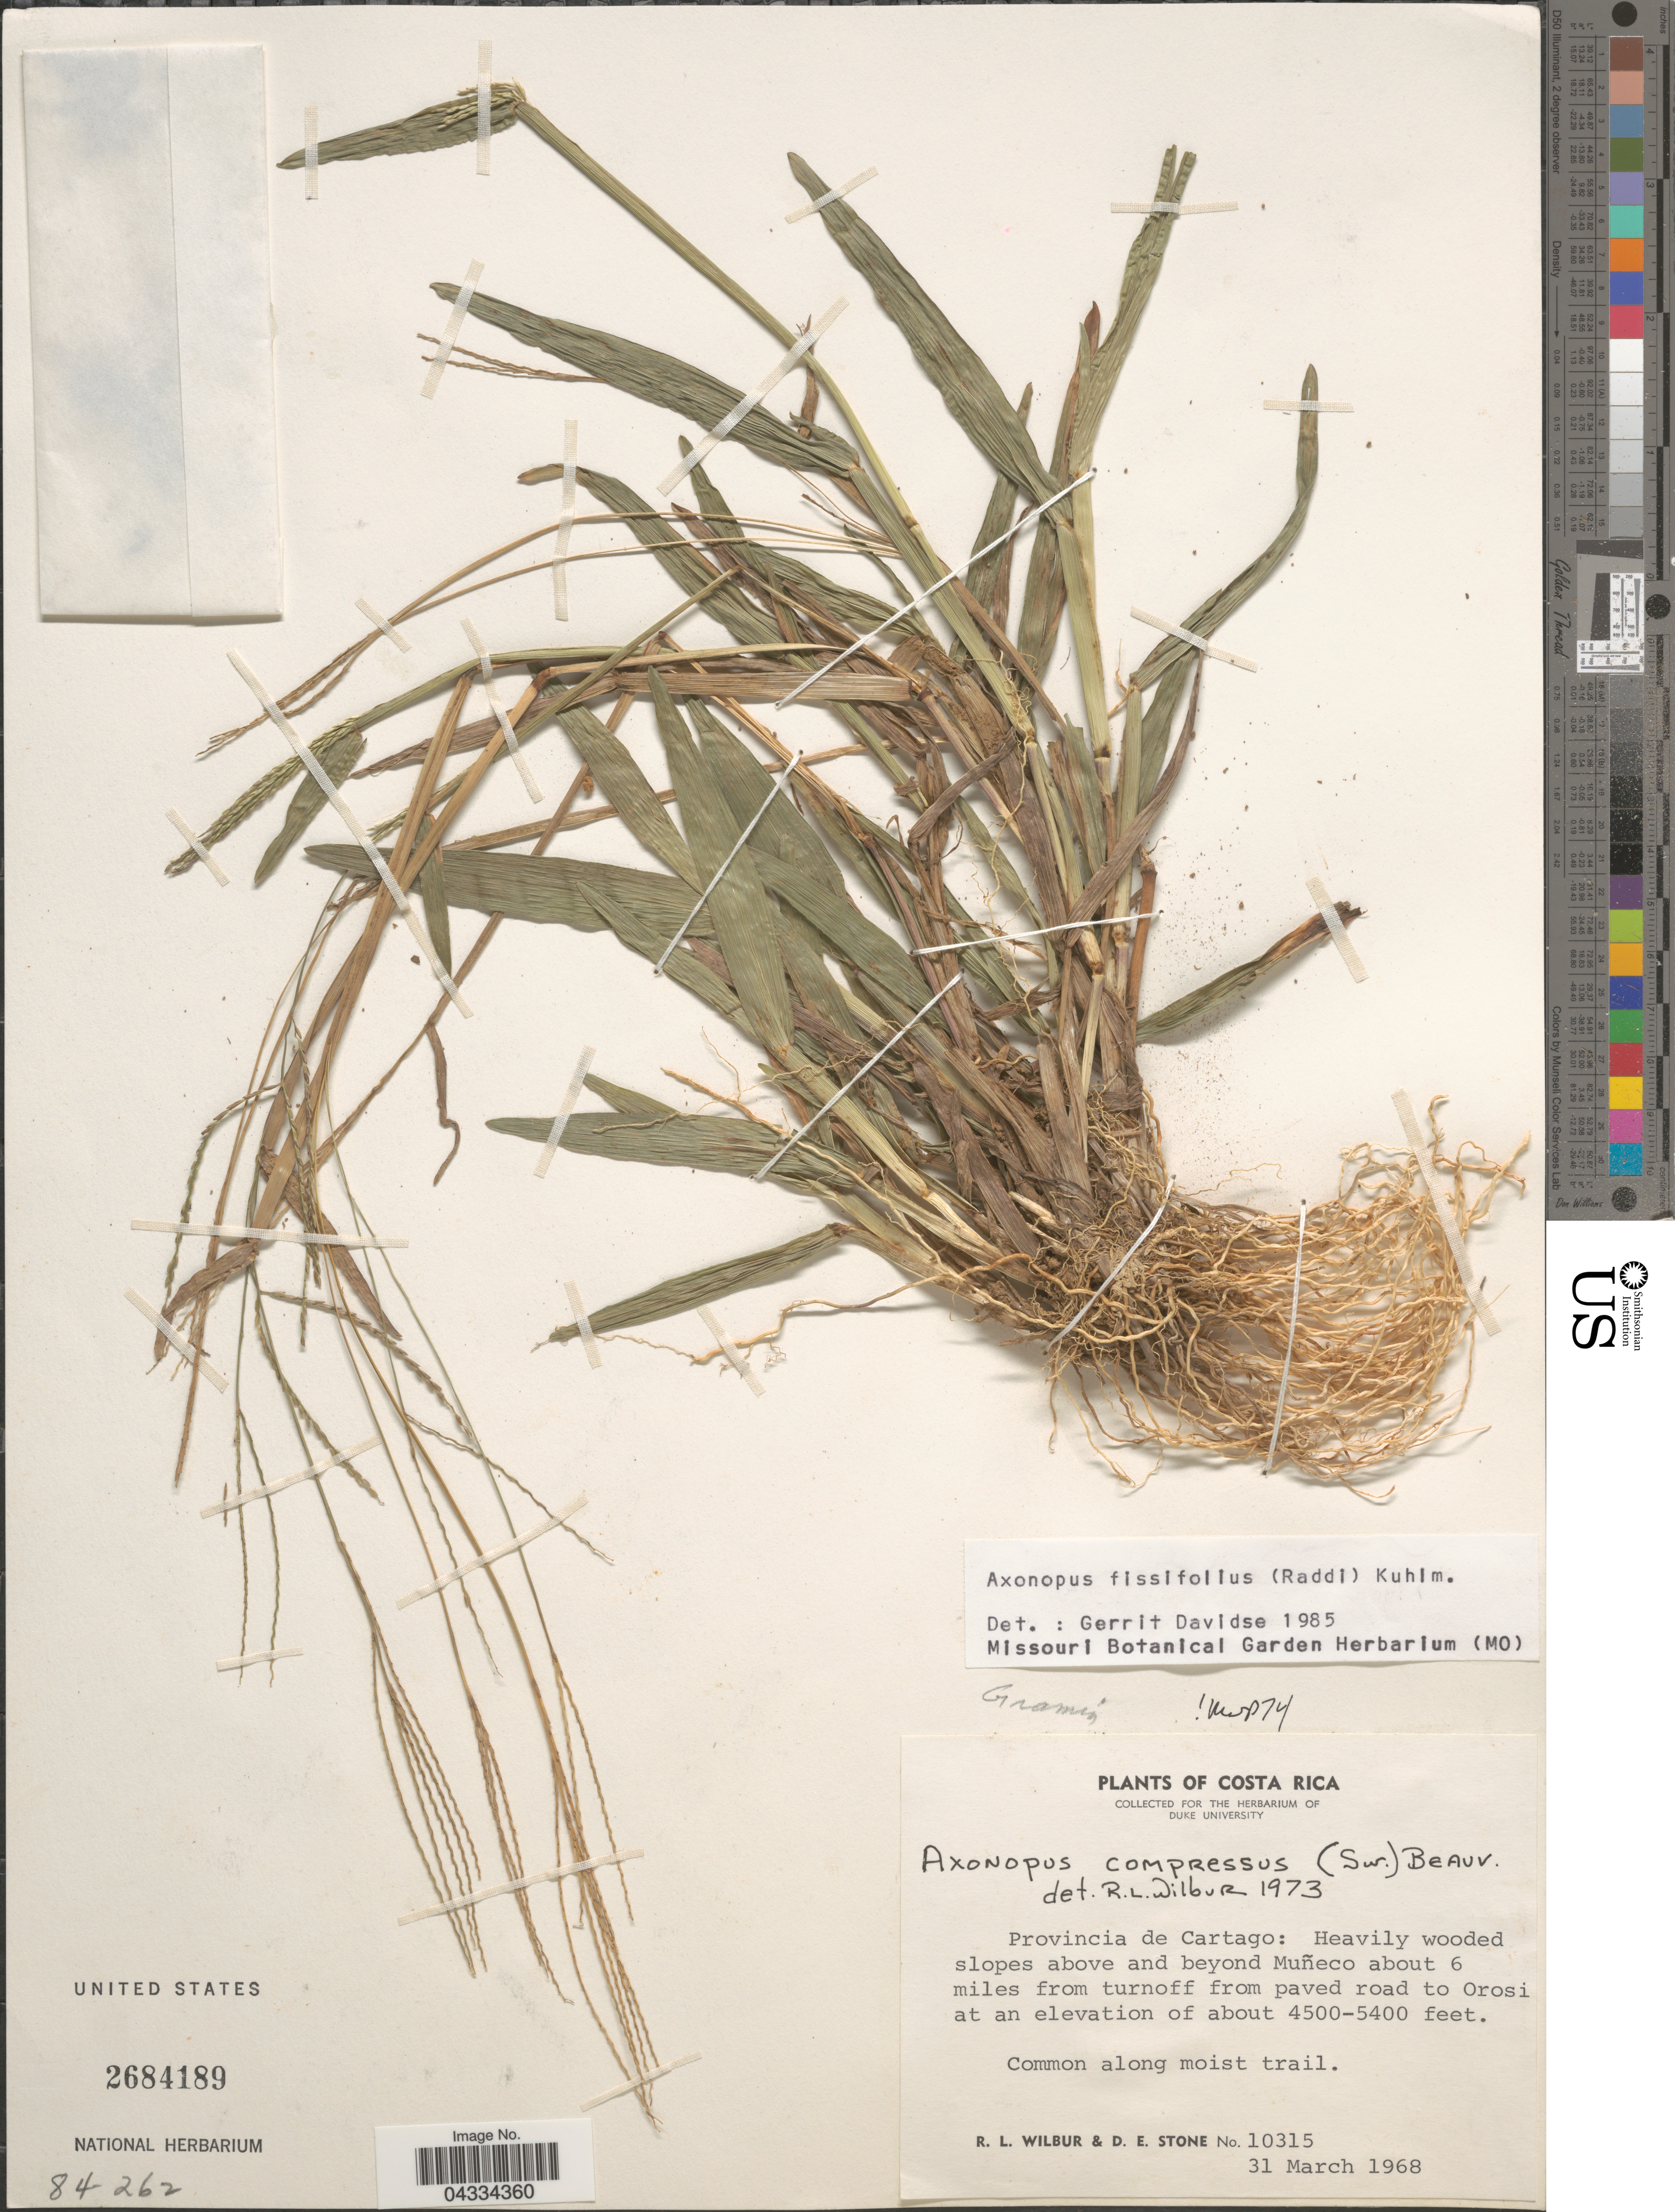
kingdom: Plantae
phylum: Tracheophyta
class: Liliopsida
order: Poales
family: Poaceae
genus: Axonopus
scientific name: Axonopus fissifolius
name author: (Raddi) Kuhlm.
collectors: R. L. Wilbur & D. E. Stone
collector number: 10315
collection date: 1968-03-31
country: Costa Rica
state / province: Cartago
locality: Heavily wooded slopes above and beyond Muñeco about 6 miles from turnoff from paved road to Orosi.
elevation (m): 1372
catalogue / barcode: US 2684189